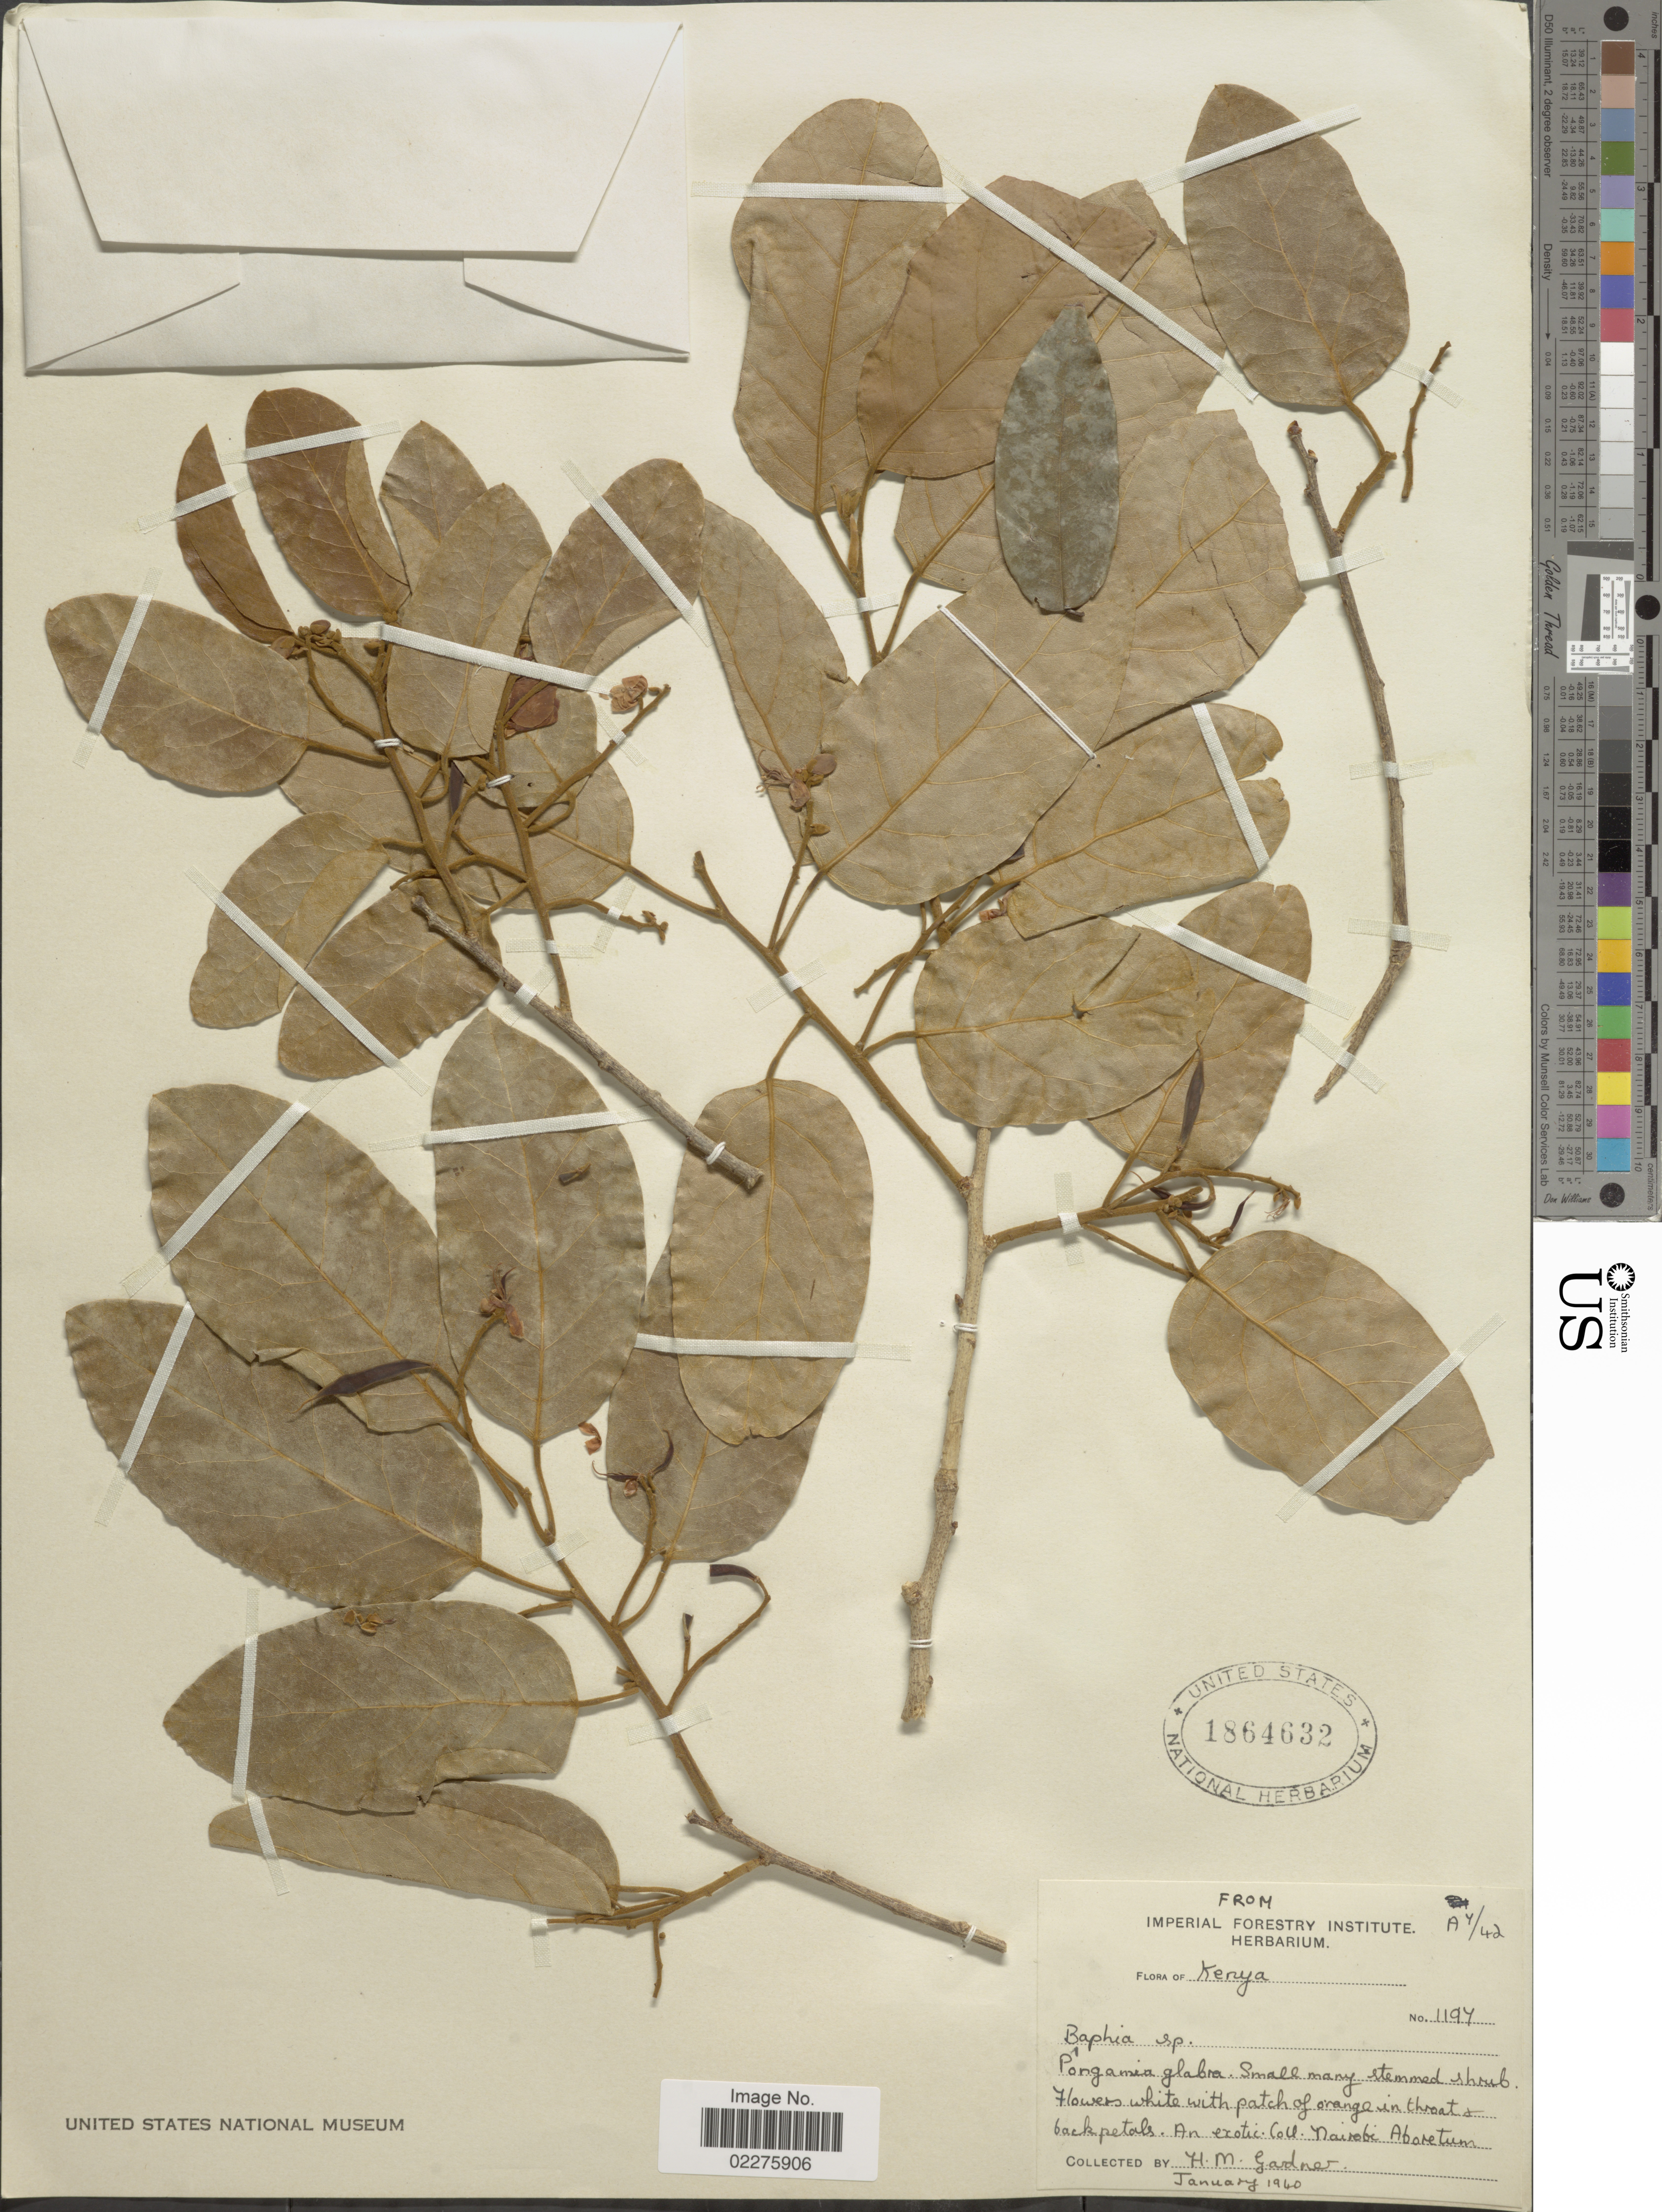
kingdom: Plantae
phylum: Tracheophyta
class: Magnoliopsida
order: Fabales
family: Fabaceae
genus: Baphia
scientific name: Baphia sp.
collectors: H. M. Gardner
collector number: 1197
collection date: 1940-01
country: Kenya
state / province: Nairobi Area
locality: Nairobi Aboretum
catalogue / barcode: US 1864632